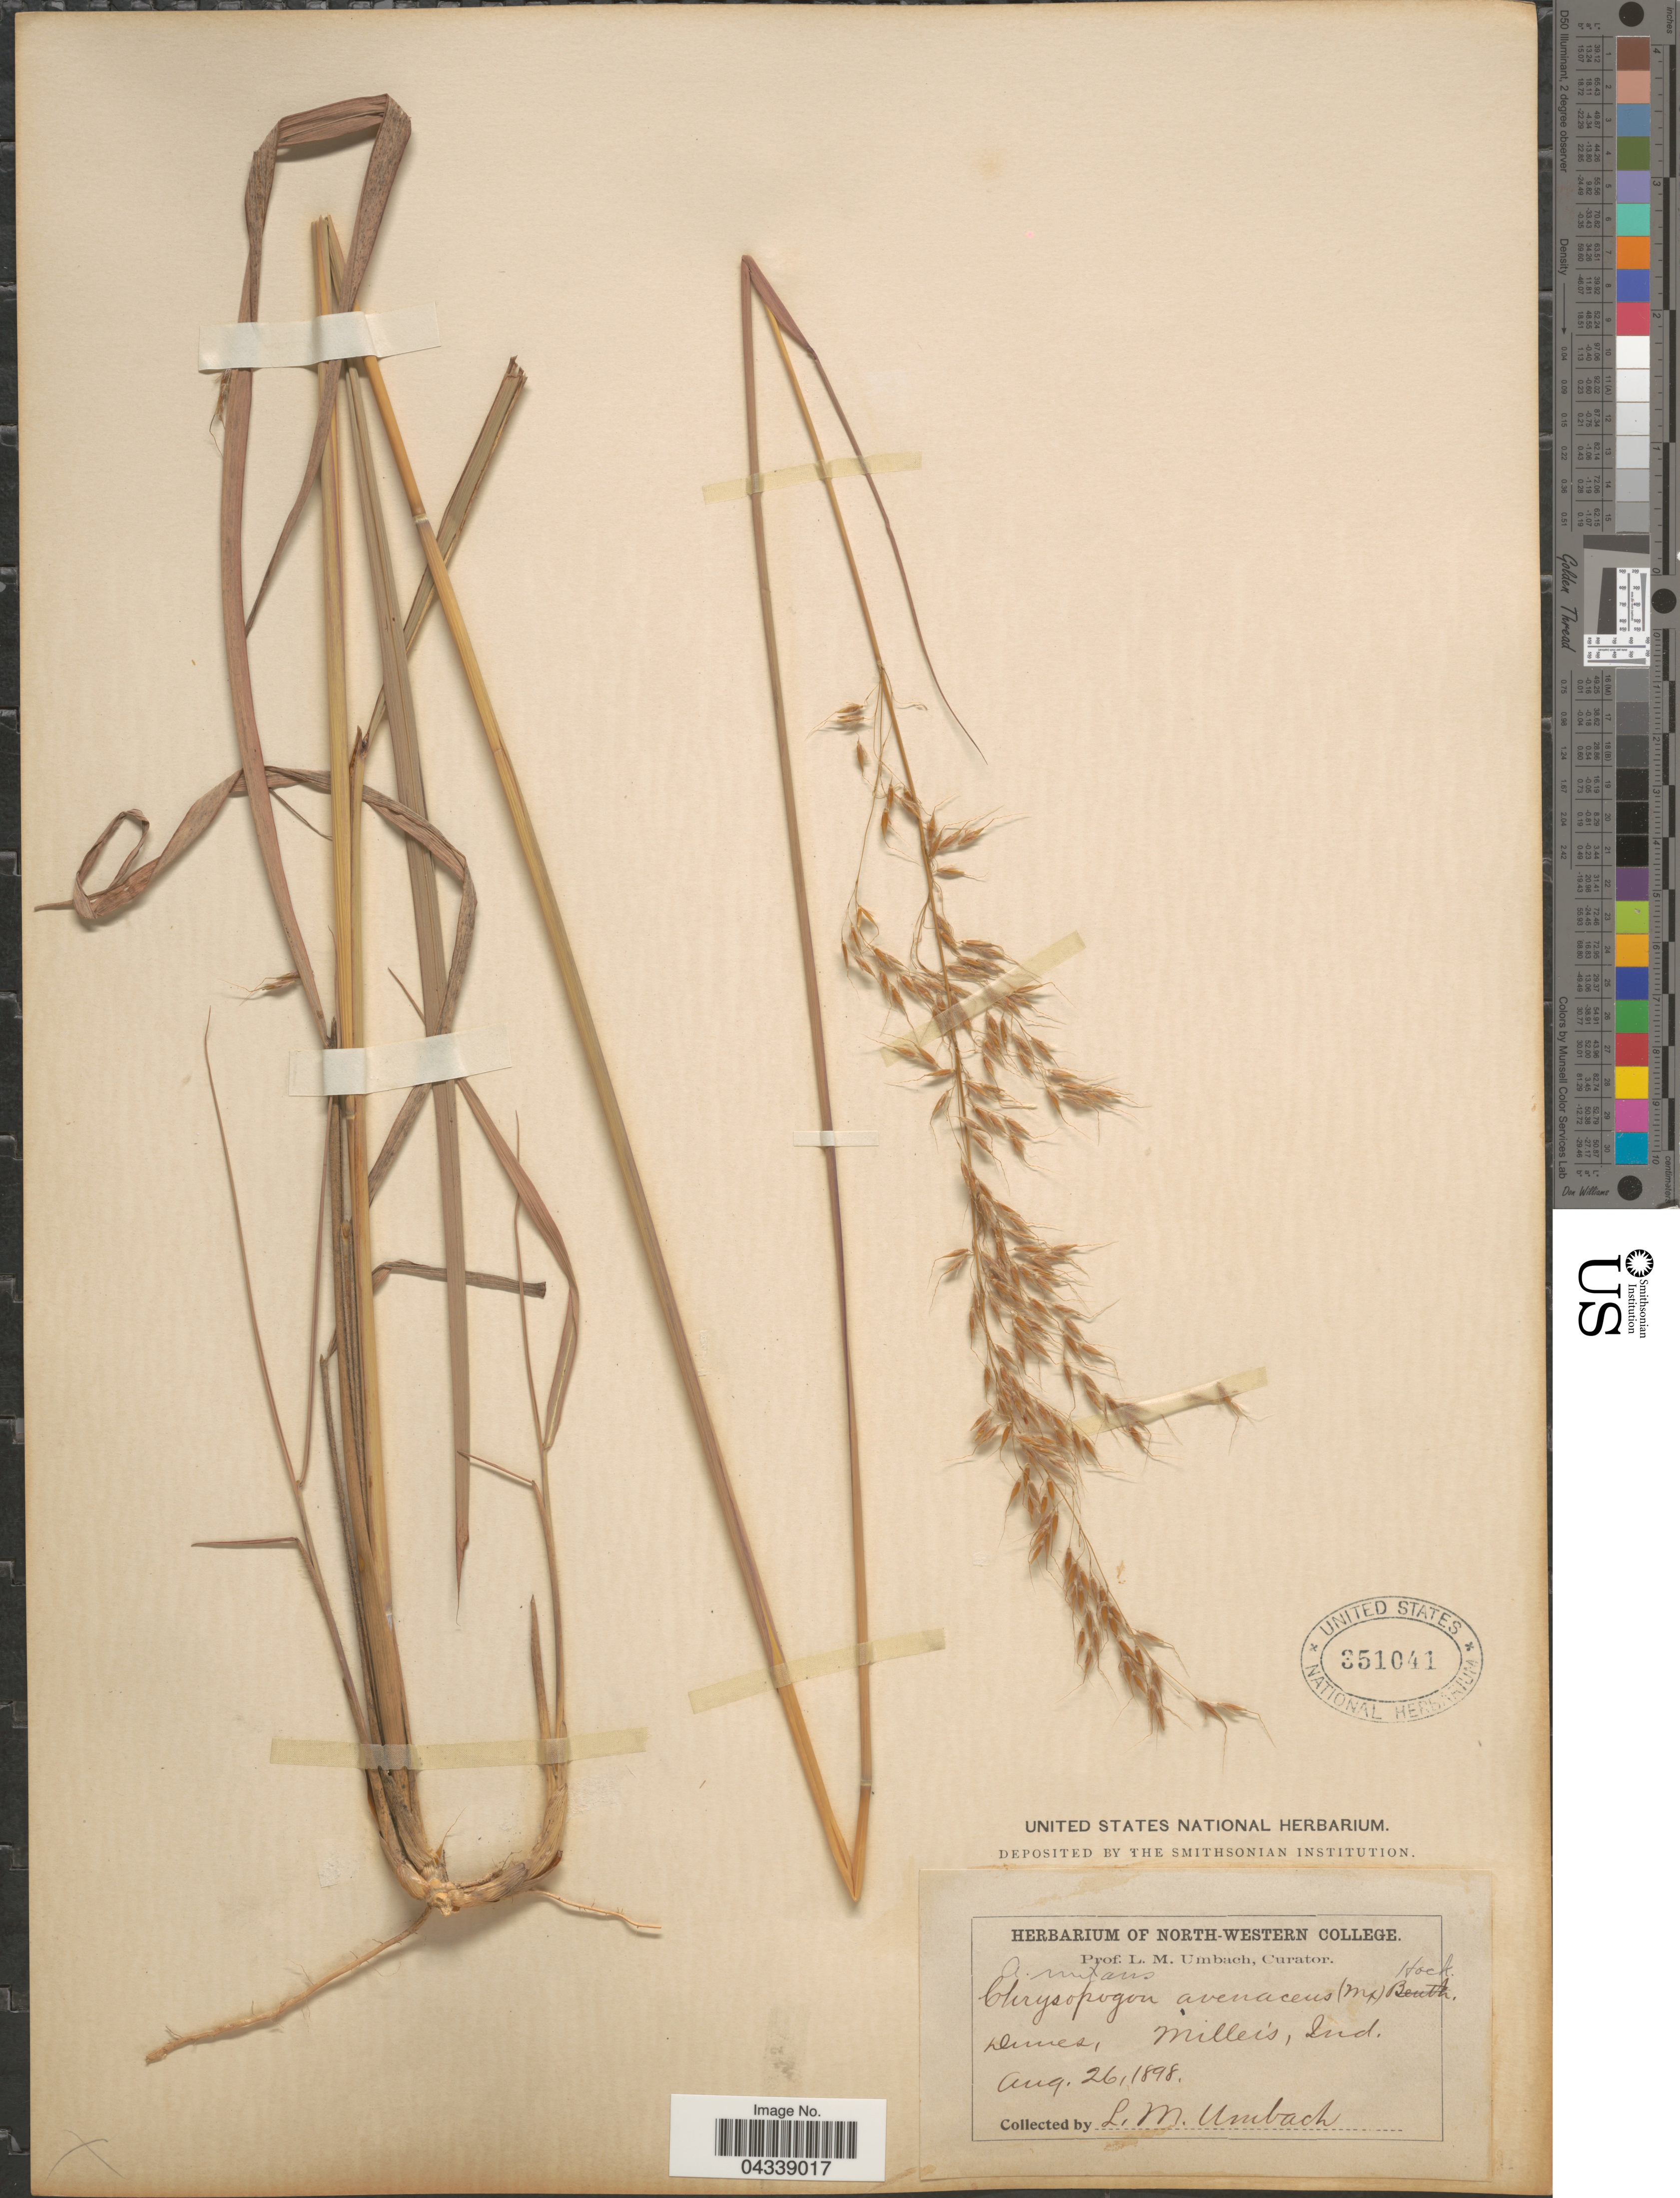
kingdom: Plantae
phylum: Tracheophyta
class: Liliopsida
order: Poales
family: Poaceae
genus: Sorghastrum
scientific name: Sorghastrum nutans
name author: (L.) Nash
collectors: L. M. Umbach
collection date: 1898-08-26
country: United States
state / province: Indiana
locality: Dunes, Miller's.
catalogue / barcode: US 351041